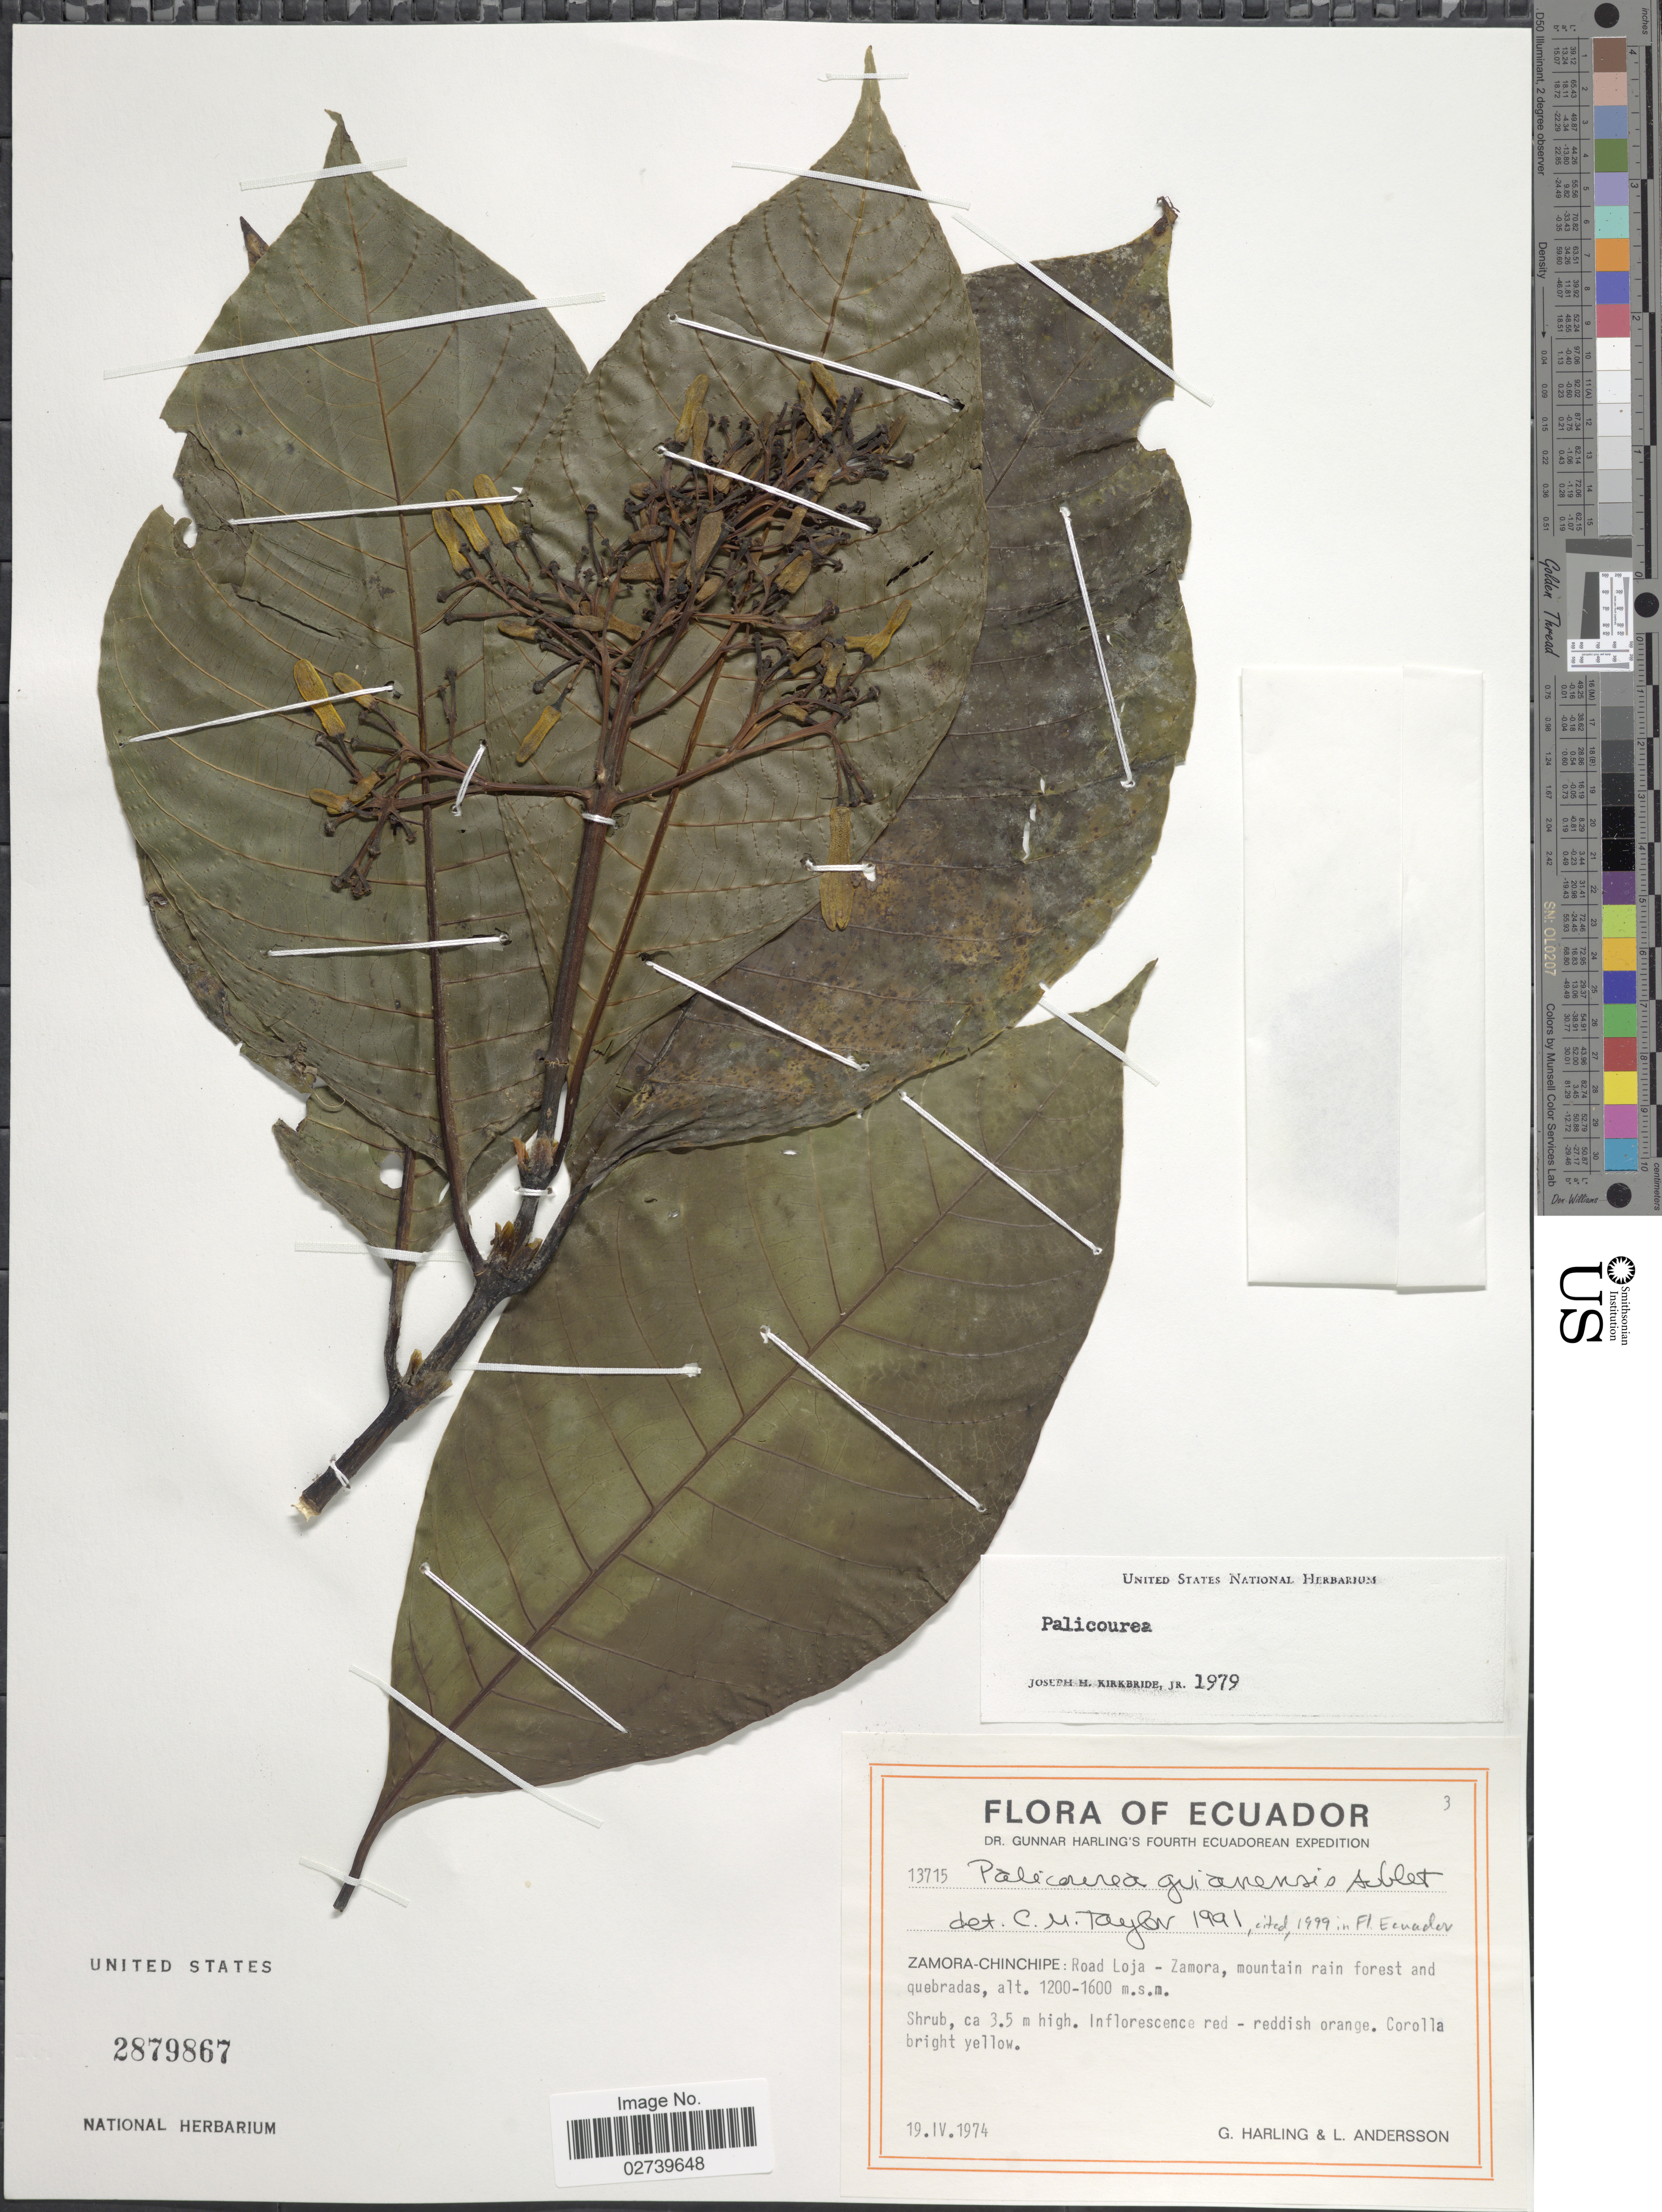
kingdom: Plantae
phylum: Tracheophyta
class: Magnoliopsida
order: Gentianales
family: Rubiaceae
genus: Palicourea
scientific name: Palicourea guianensis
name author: Aubl.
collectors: G. Harling & L. Andersson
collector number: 13715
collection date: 1974-04-19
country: Ecuador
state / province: Zamora-Chinchipe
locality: Road Loja-Zamora, mountain rain forest and quebradas.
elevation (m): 1200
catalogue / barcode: US 2879867